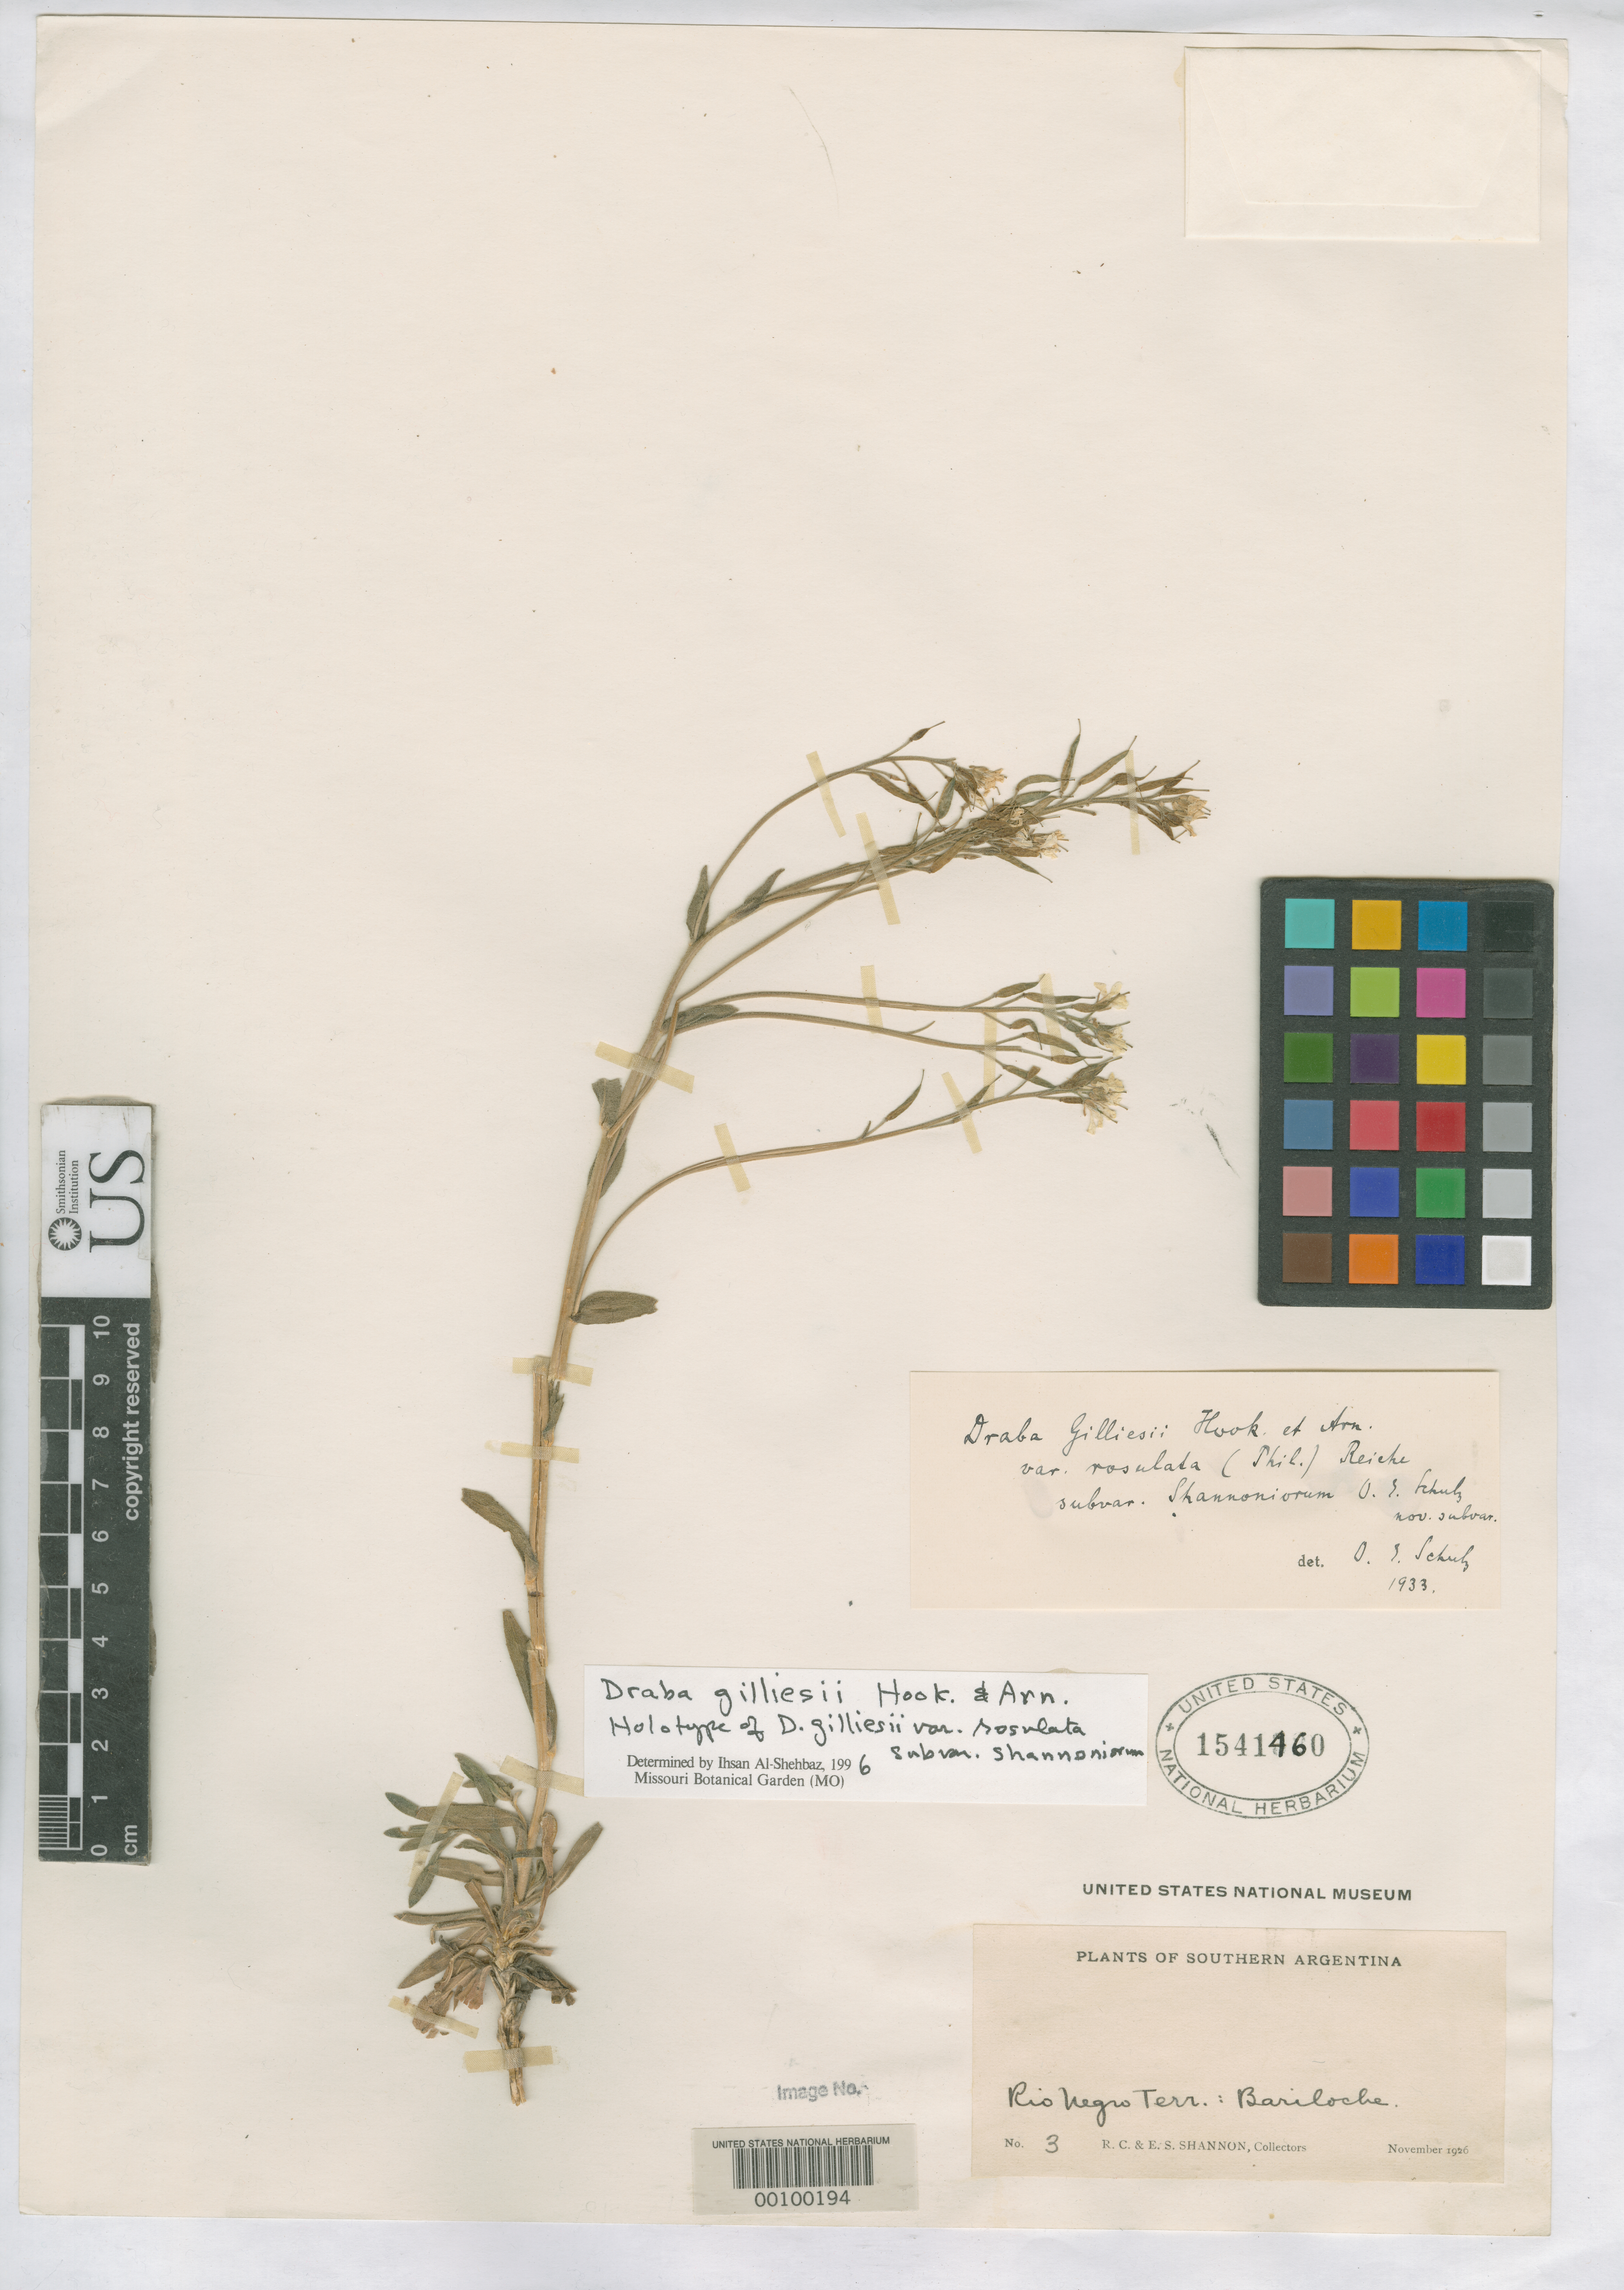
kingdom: Plantae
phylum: Tracheophyta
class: Magnoliopsida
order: Brassicales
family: Brassicaceae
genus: Draba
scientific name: Draba gilliesii subvar. shannoniorum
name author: O.E. Schulz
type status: Holotype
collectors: R. Shannon & E. Shannon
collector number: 3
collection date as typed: Nov 1926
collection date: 1926-11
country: Argentina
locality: Rio Negro Territory, Bariloche.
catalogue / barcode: US 1541460